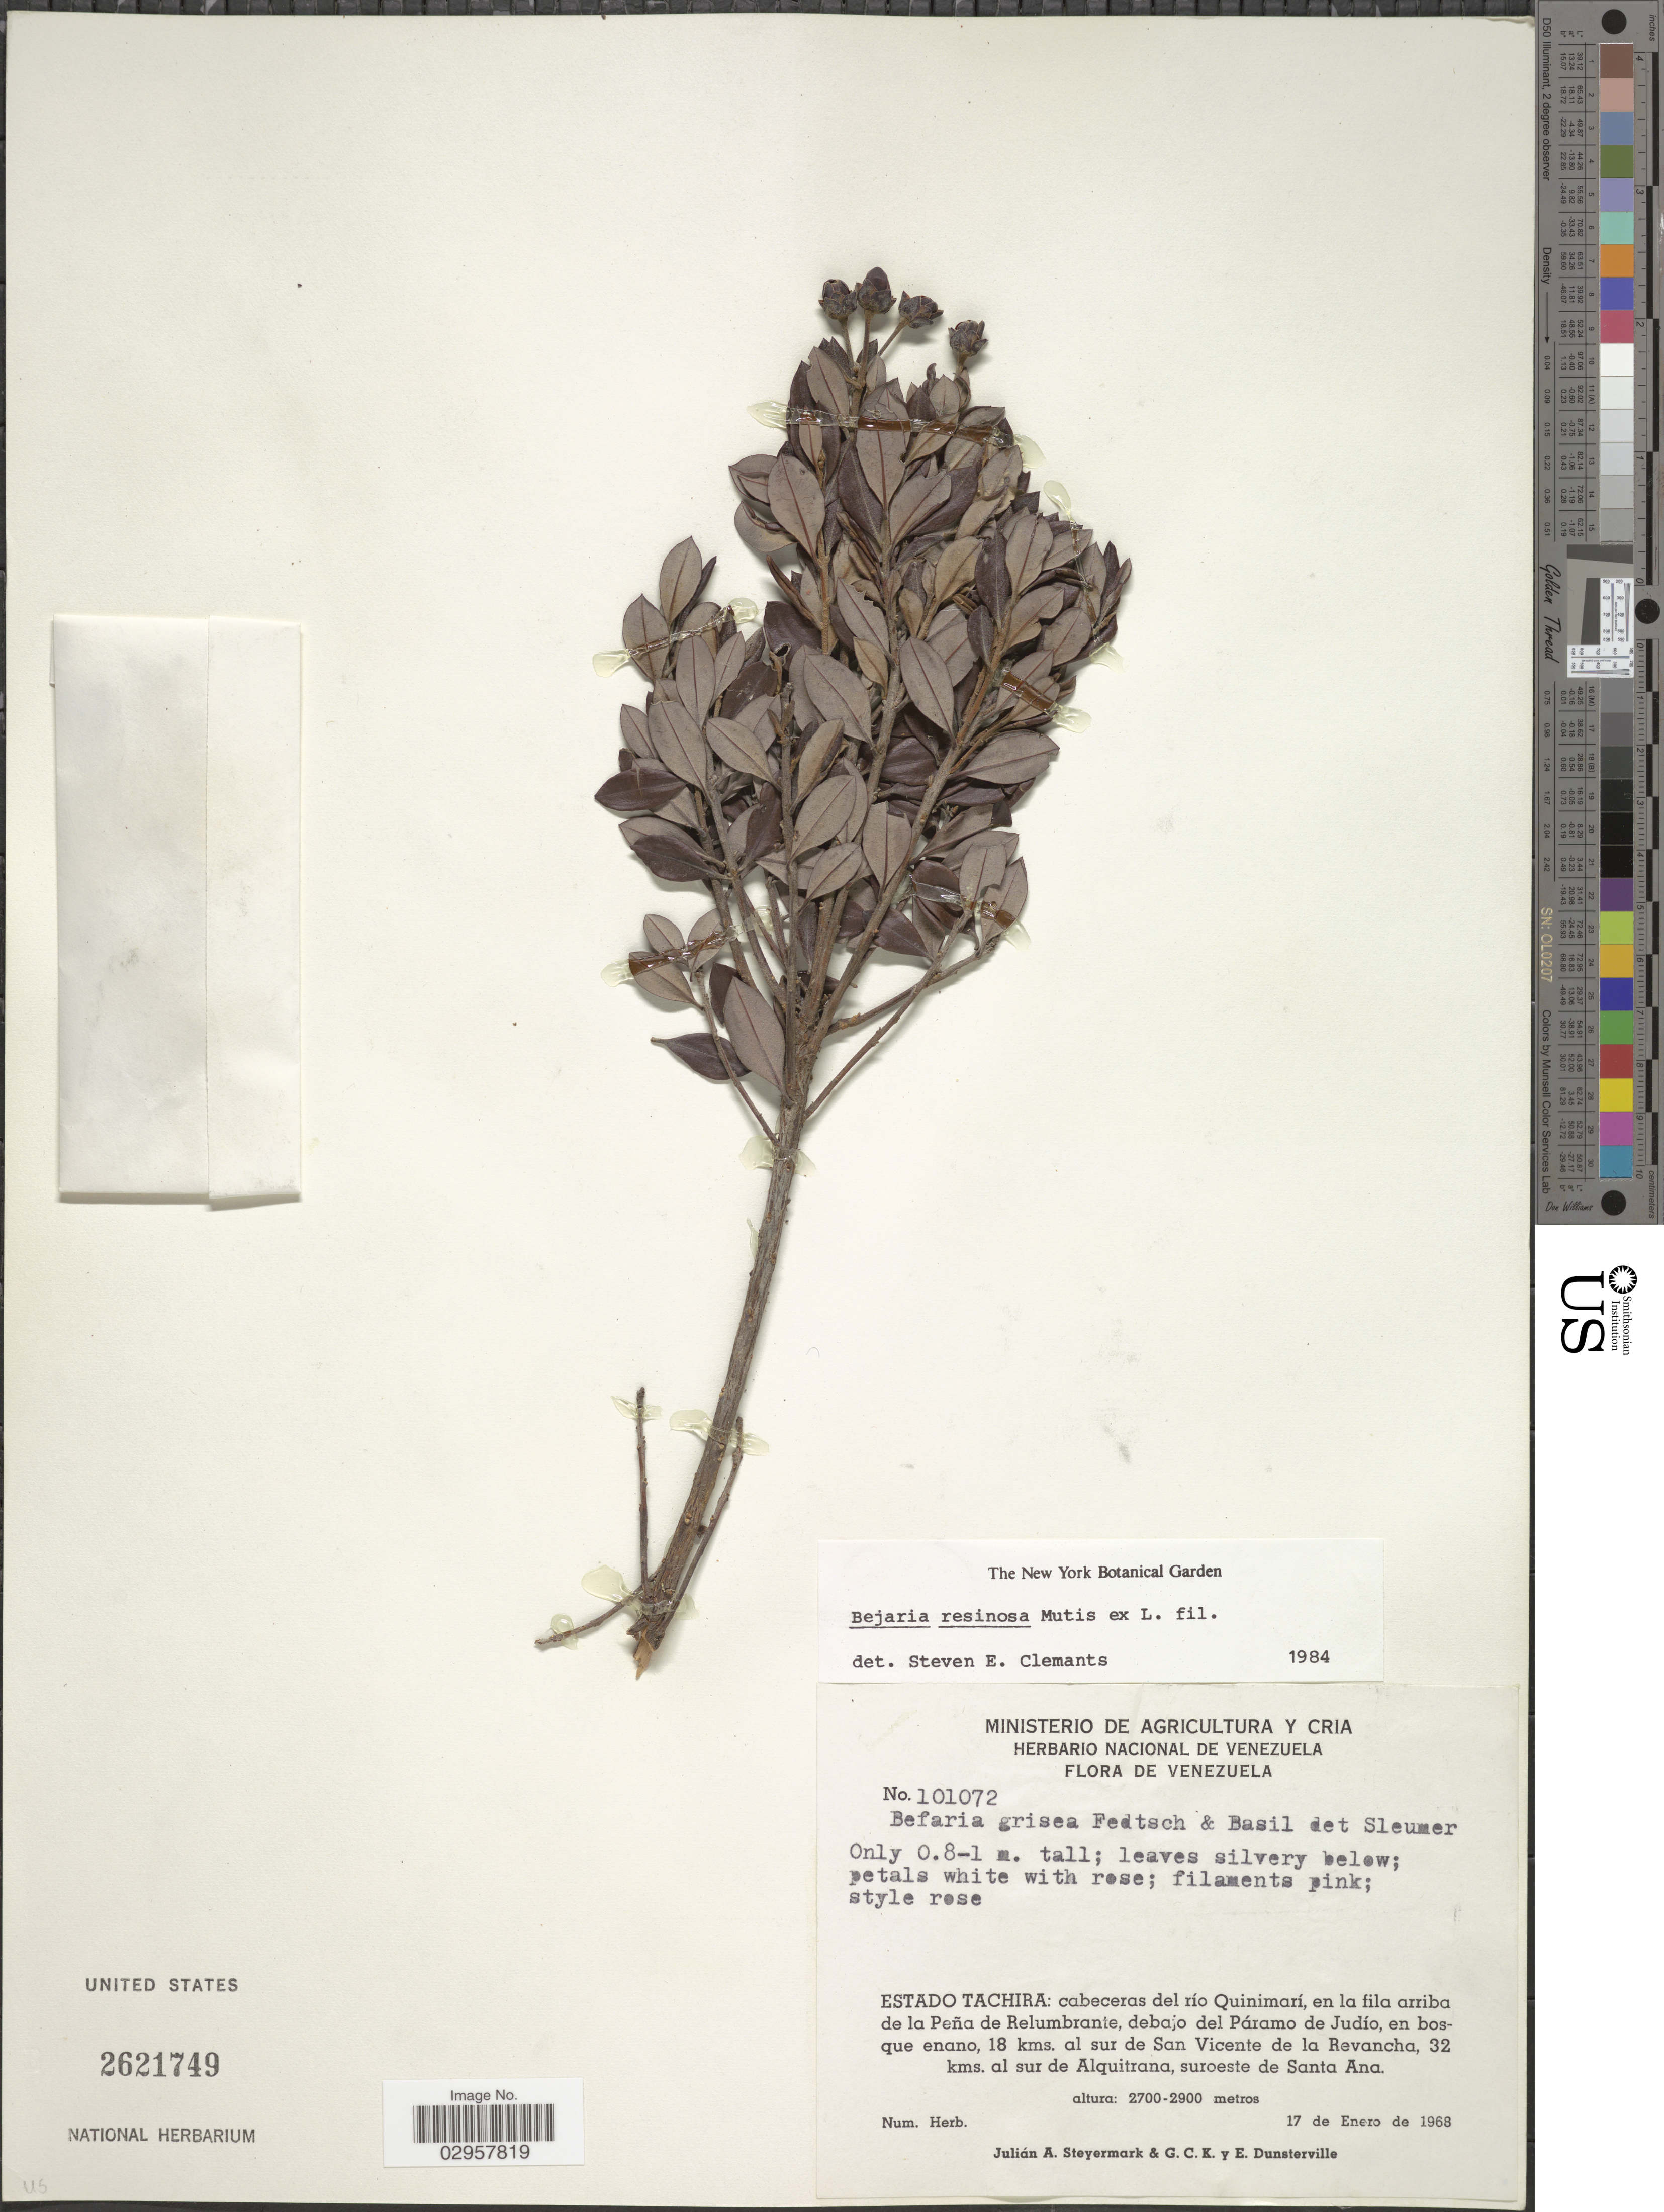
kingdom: Plantae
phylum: Tracheophyta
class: Magnoliopsida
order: Ericales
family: Ericaceae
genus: Befaria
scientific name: Befaria resinosa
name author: Mutis ex L. f.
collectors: J. Steyermark, G. C. K. Dunsterville & E. Dunsterville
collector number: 101072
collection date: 1968-01-17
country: Venezuela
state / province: Tachira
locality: Cabeceras del río Quinimarí, en la fila arriba de la Peña de Relumbrante, debajo del Páramo de Judió, en bosque enano, 18 kms. al sur de San Vicente de la Revancha, 32 kms. al sur de Alquitrana, suroeste de Santa Ana.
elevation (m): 2700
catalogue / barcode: US 2621749